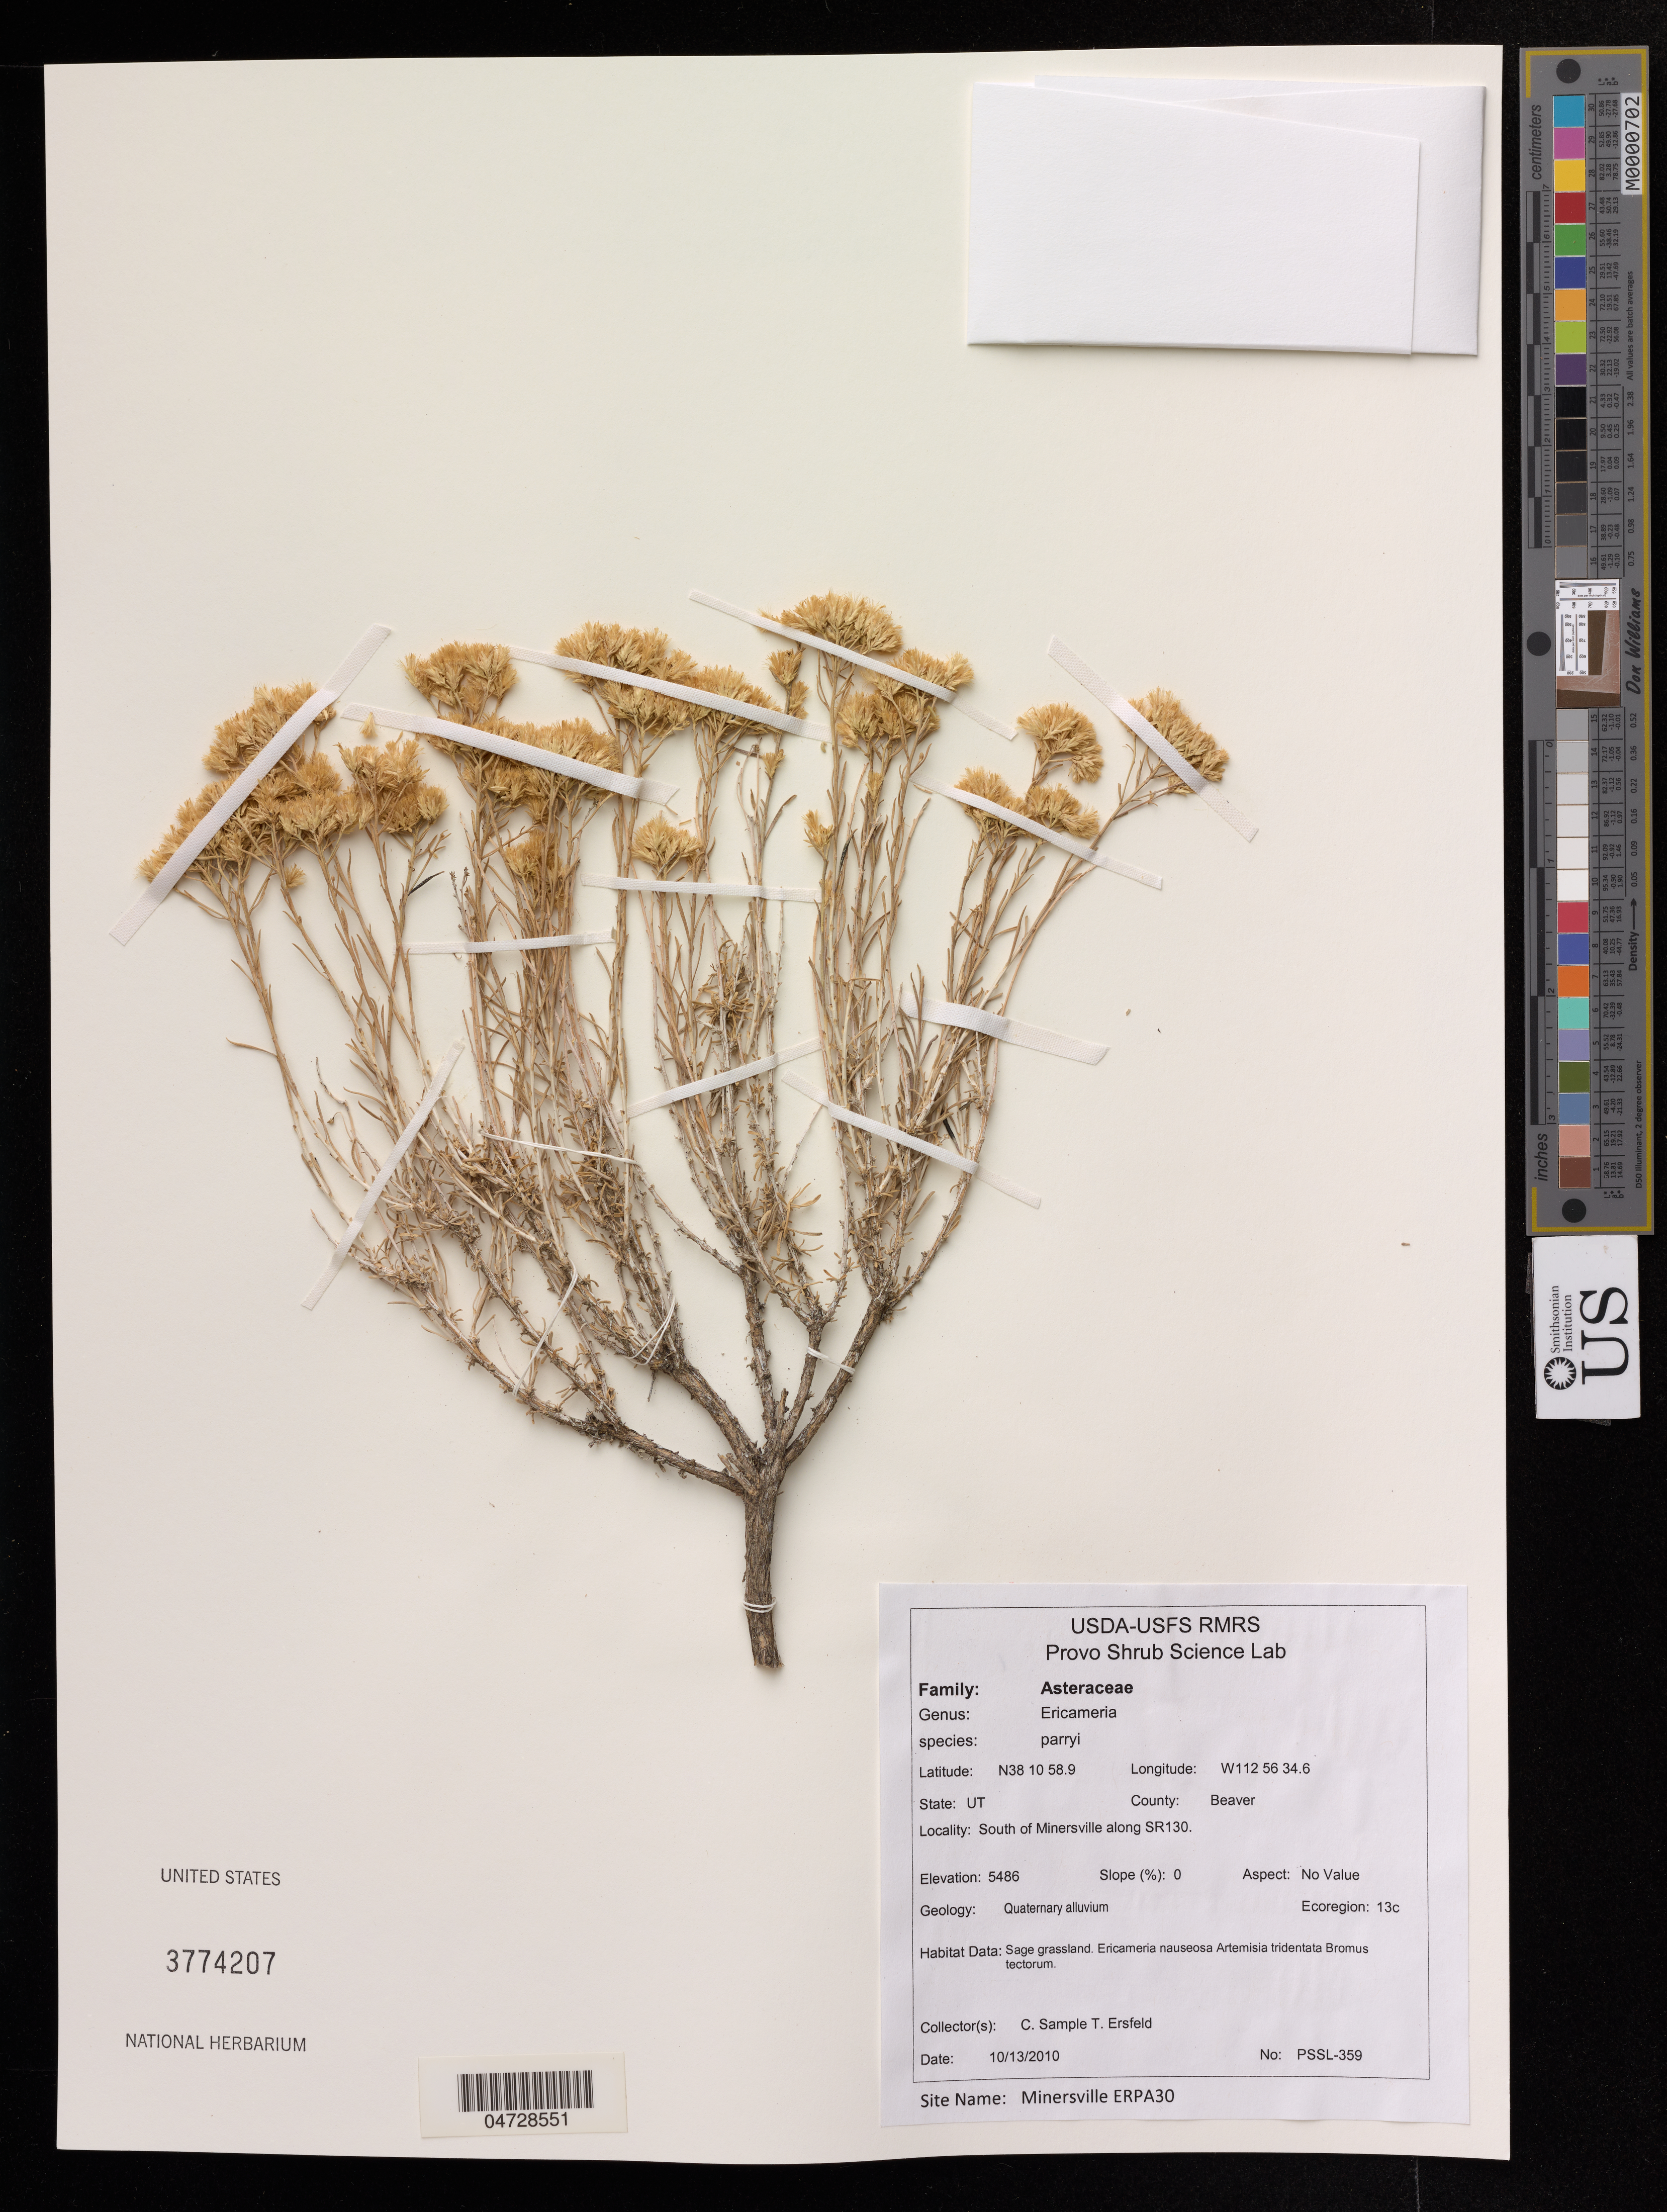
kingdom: Plantae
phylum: Tracheophyta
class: Magnoliopsida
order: Asterales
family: Asteraceae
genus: Ericameria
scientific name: Ericameria parryi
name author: (A. Gray) G.L. Nesom & G.I. Baird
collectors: C. Sample & T. Ersfeld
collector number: PSSL-359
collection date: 2010-12-10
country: United States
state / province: Utah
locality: State: UT, County: Beaver, South of Minersvill along SR130.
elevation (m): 1672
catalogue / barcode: US 3774207